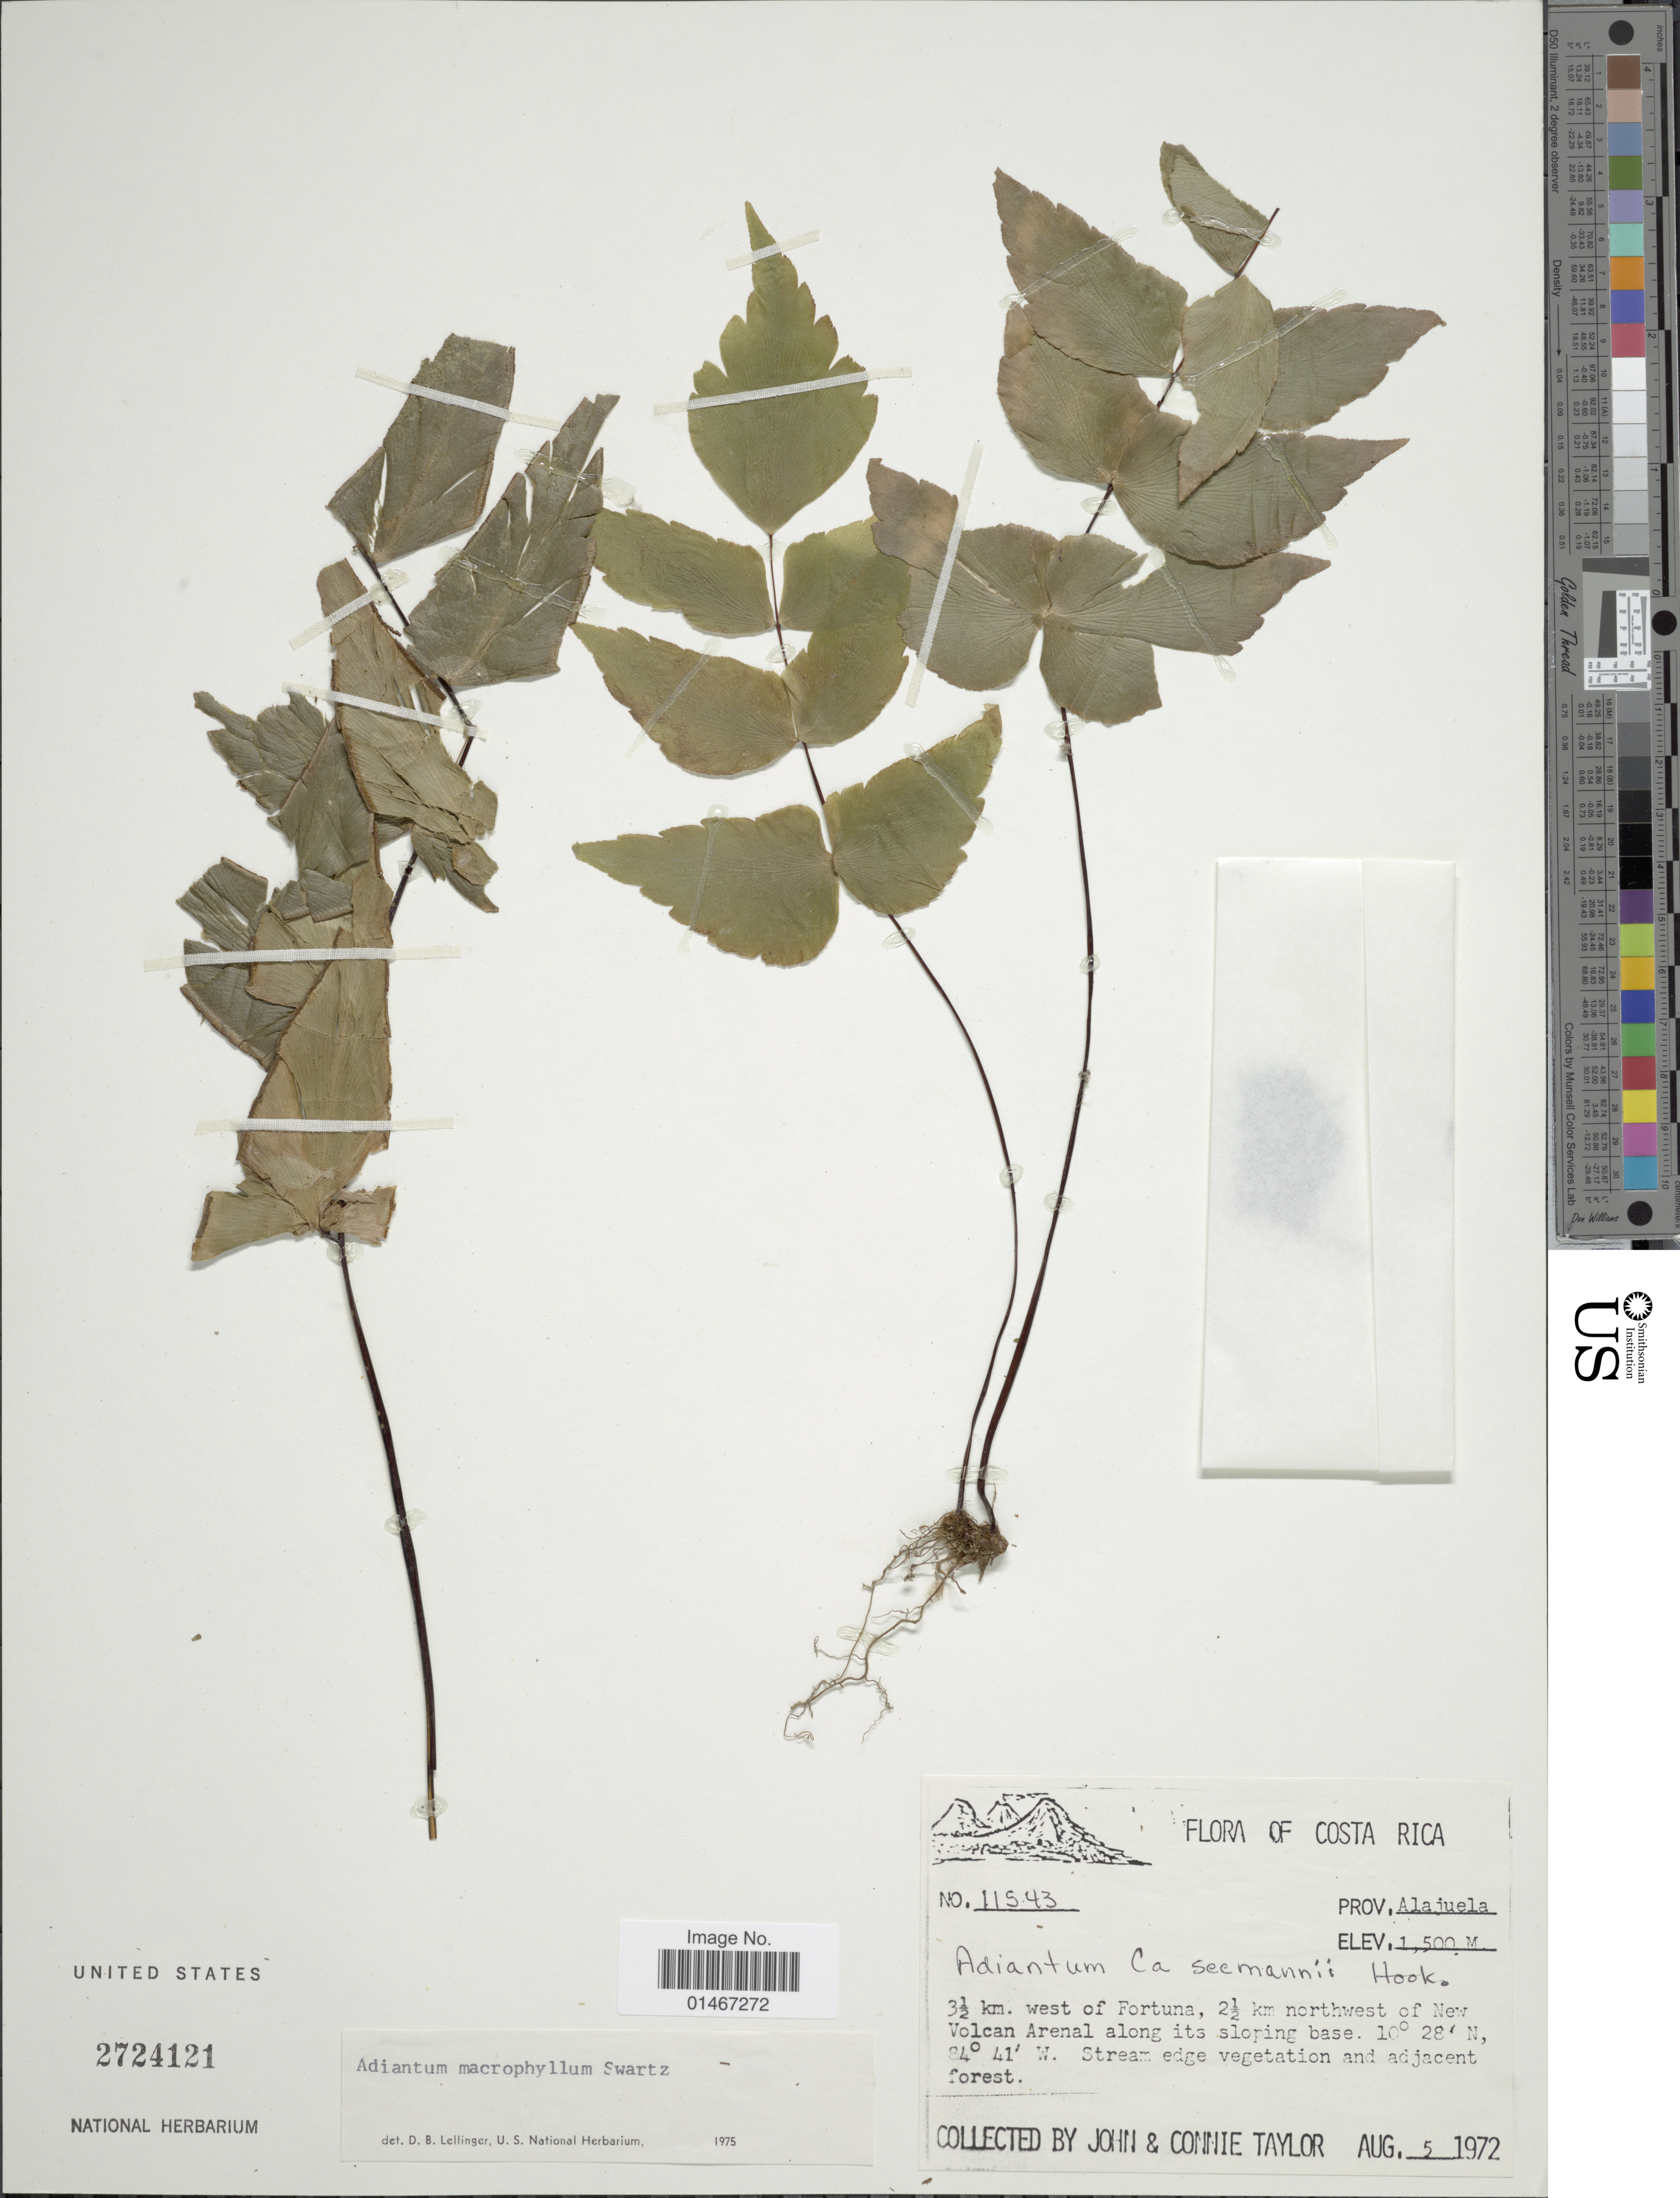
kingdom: Plantae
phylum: Tracheophyta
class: Polypodiopsida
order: Polypodiales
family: Pteridaceae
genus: Adiantum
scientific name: Adiantum macrophyllum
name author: Sw.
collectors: J. Taylor & C. Taylor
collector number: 11543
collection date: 1972-08-05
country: Costa Rica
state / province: Alajuela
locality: Prov. Alajuela. 3½ km. west of Fortuna, 2½ km northwest of New Volcan Arenal along its sloping base.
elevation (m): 1500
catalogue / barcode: US 2724121